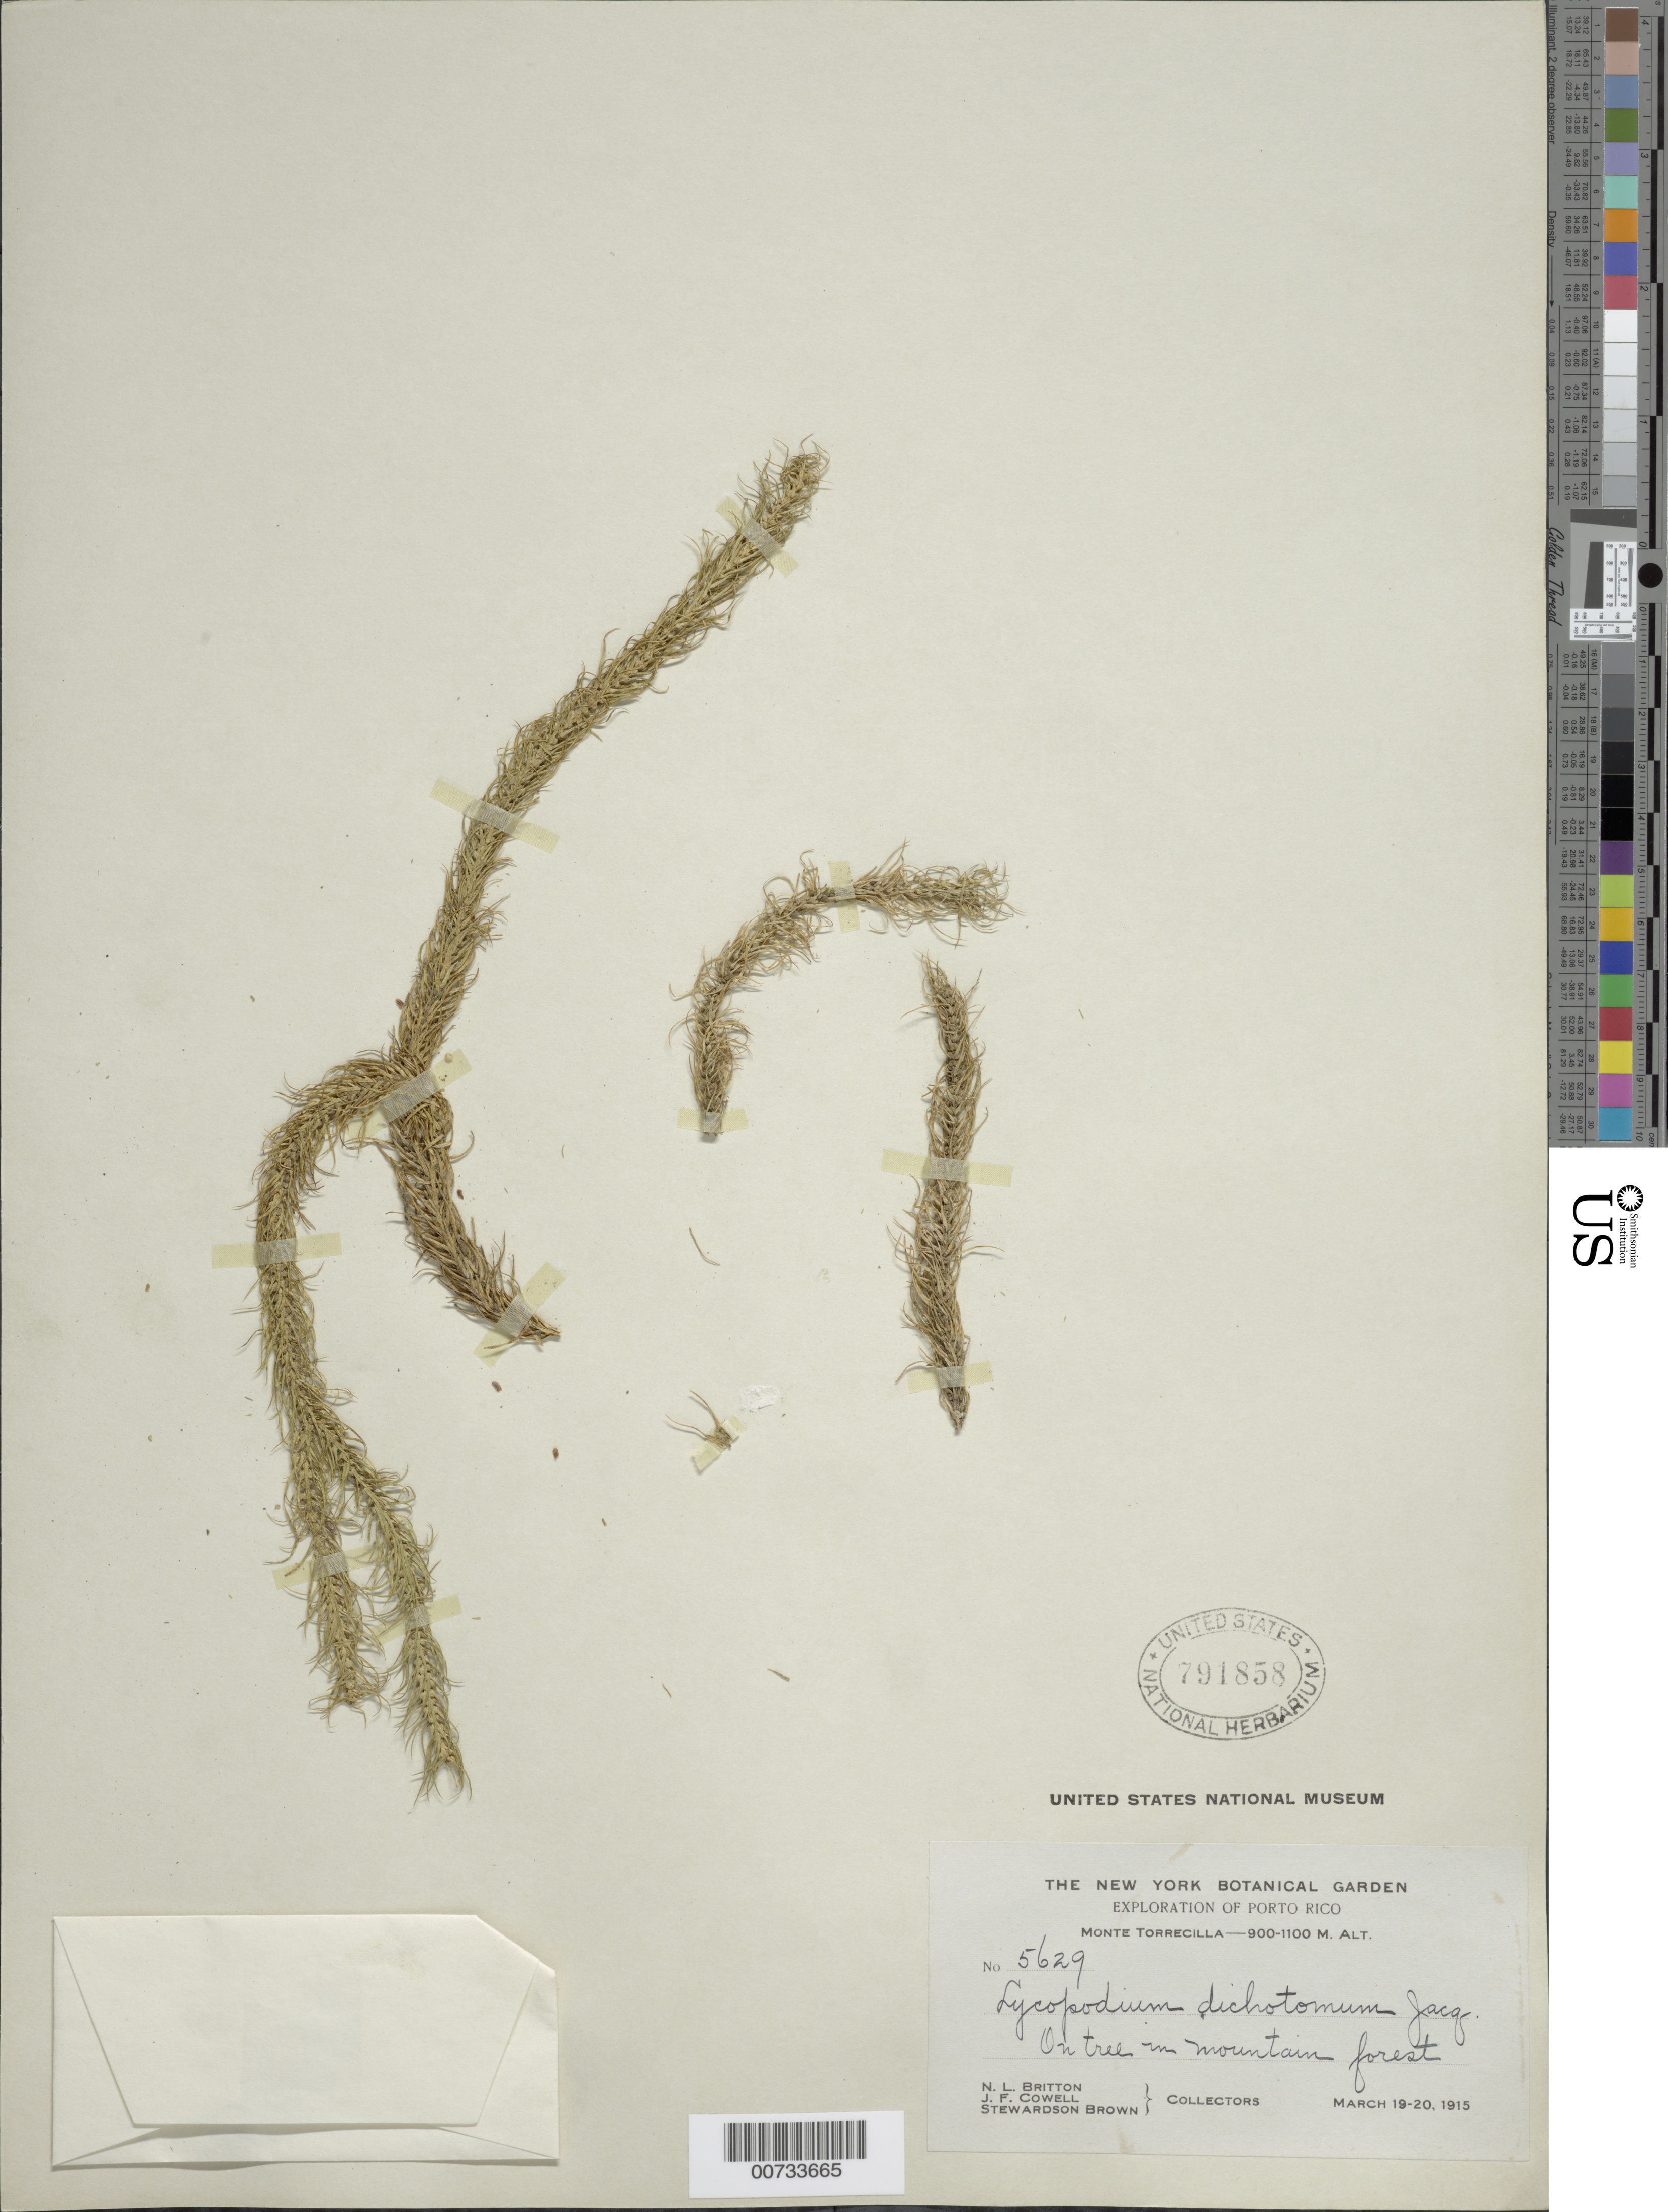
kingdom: Plantae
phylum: Tracheophyta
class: Lycopodiopsida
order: Lycopodiales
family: Lycopodiaceae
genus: Phlegmariurus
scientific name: Phlegmariurus dichotomus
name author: (Jacq.) W.H. Wagner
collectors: N. Britton, J. F. Cowell & S. Brown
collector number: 5629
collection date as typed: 19 Mar 1915 and 20 Mar 1915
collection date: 1915-03-19,1915-03-20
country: Puerto Rico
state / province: Barranquitas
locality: Monte Torrecilla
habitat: On tree in mountain forest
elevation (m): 900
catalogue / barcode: US 791858